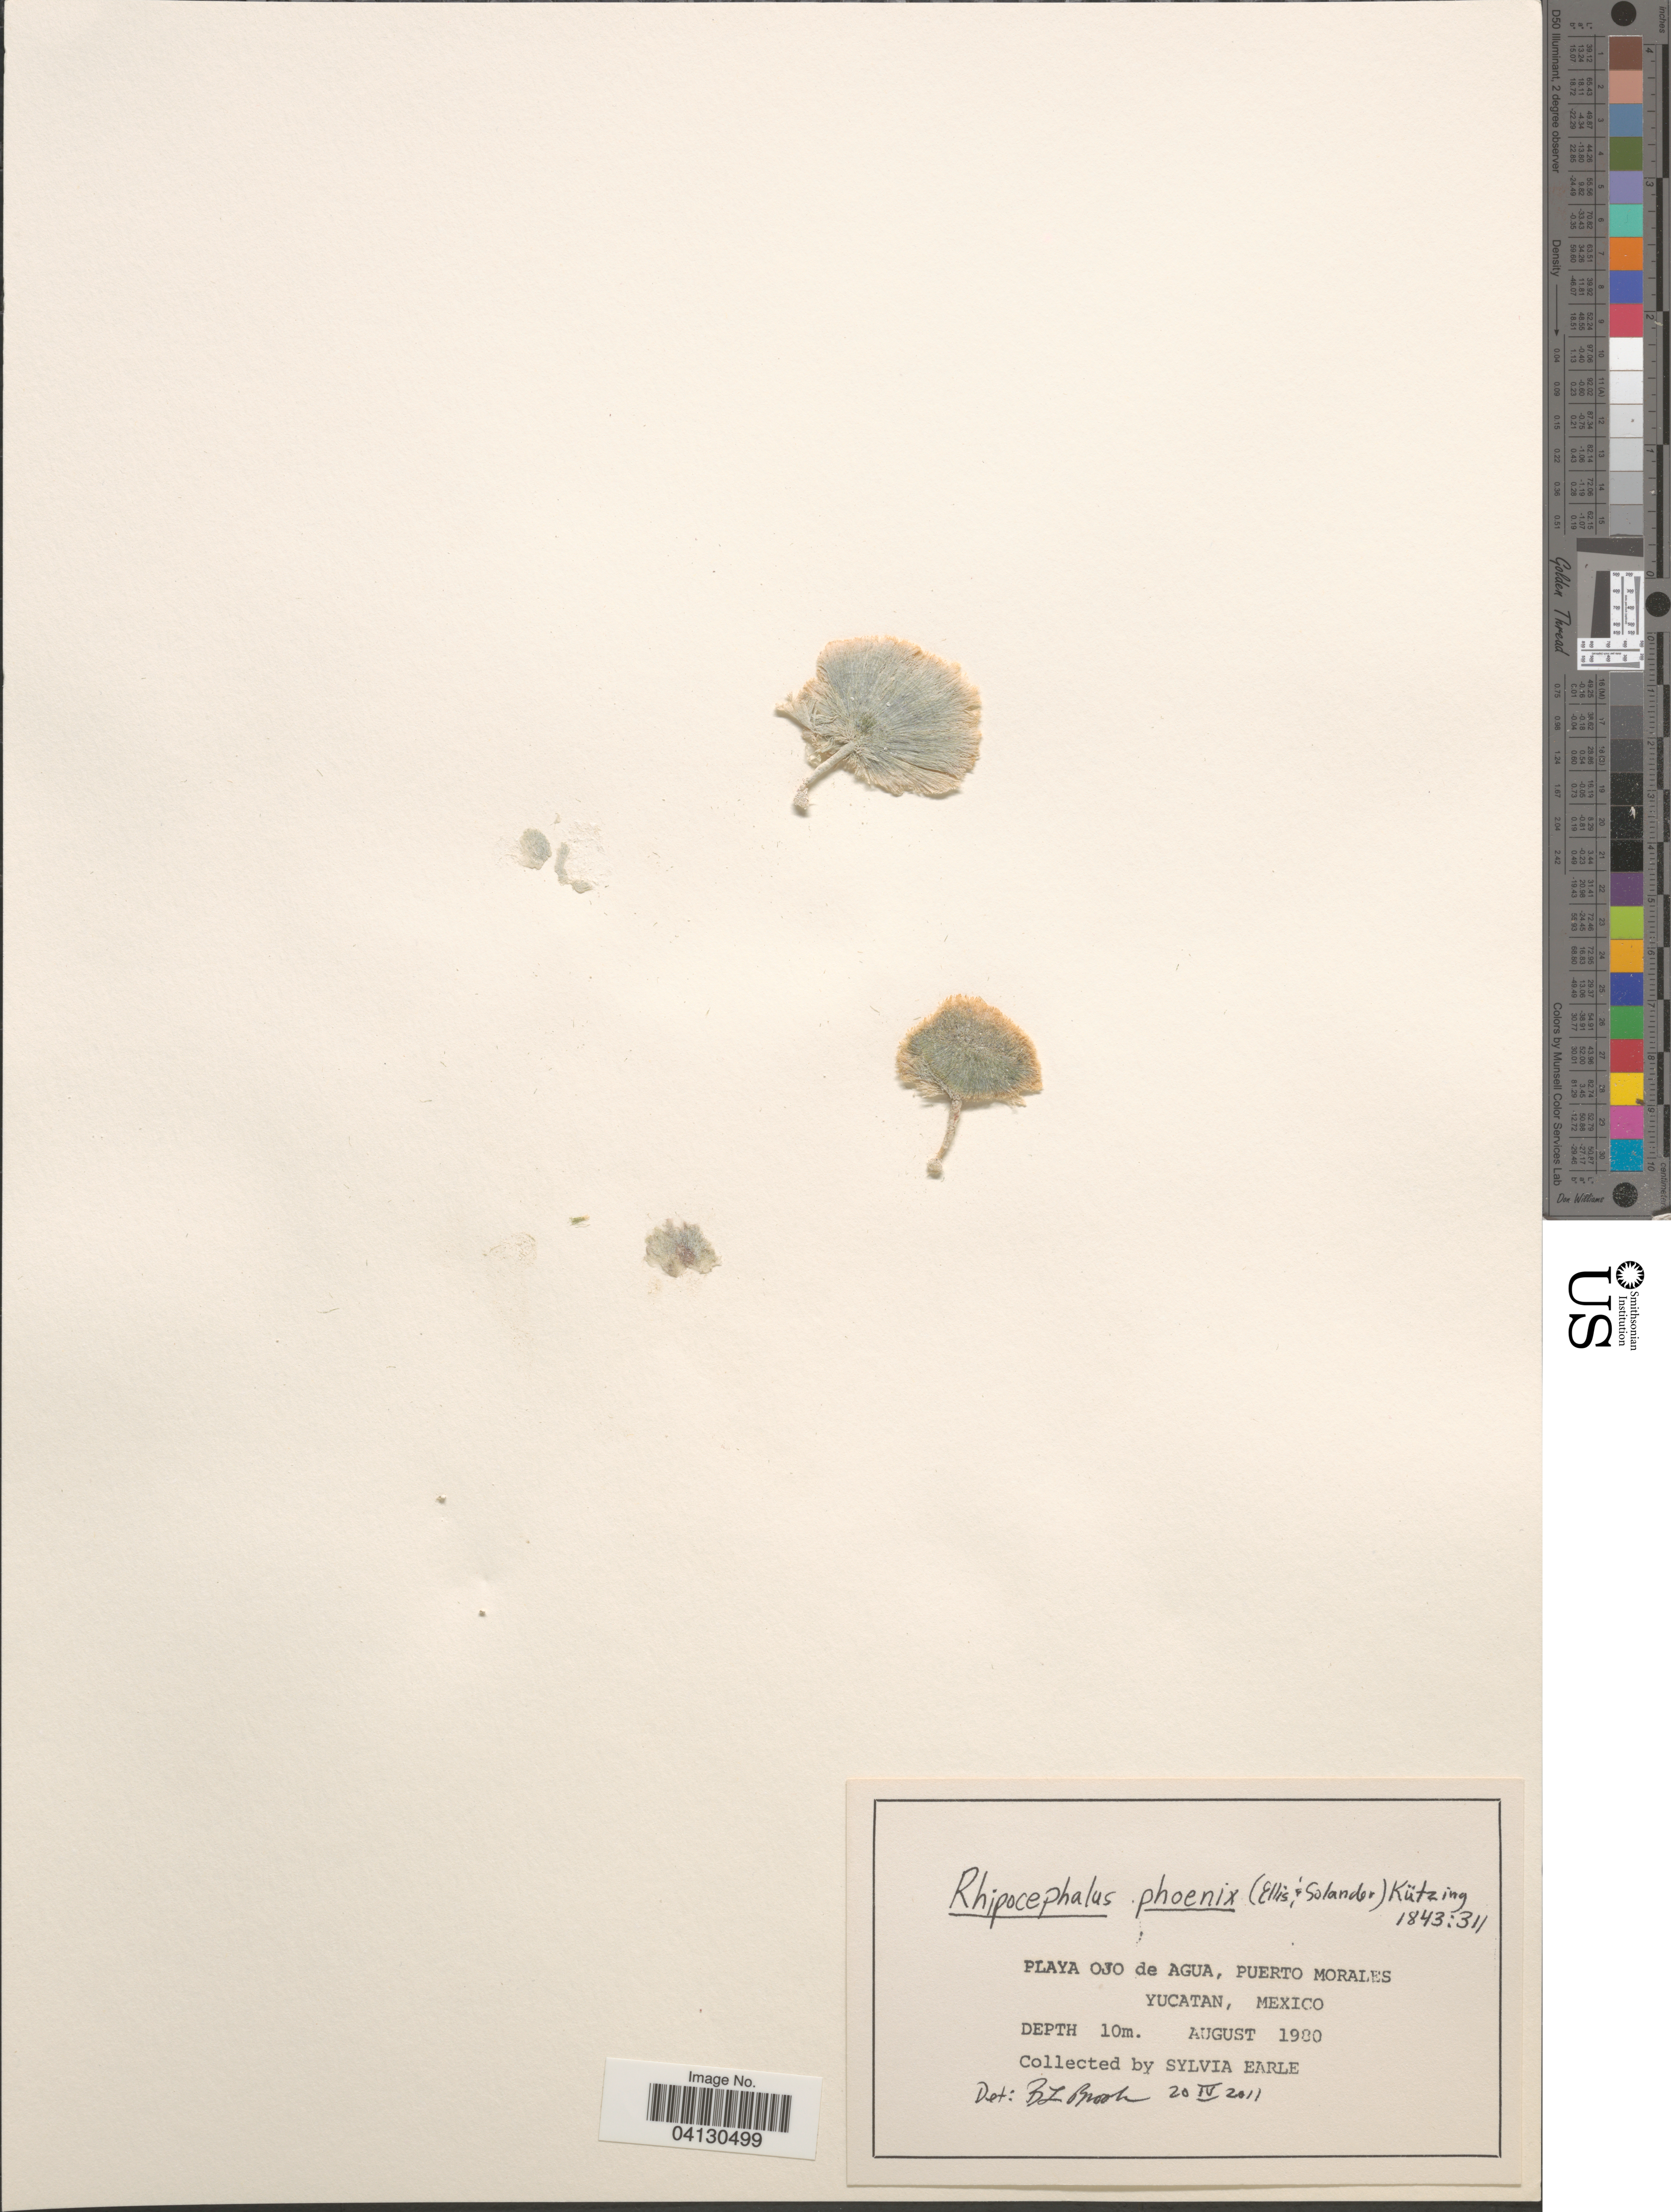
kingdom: Plantae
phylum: Chlorophyta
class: Ulvophyceae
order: Bryopsidales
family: Udoteaceae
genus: Rhipocephalus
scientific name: Rhipocephalus phoenix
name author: (J. Ellis & Sol.) Kütz.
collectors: S. A. Earle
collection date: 1980-08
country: Mexico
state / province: Yucatán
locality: Playa Ojo de Agua, Puerto Morales.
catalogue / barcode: US 329153